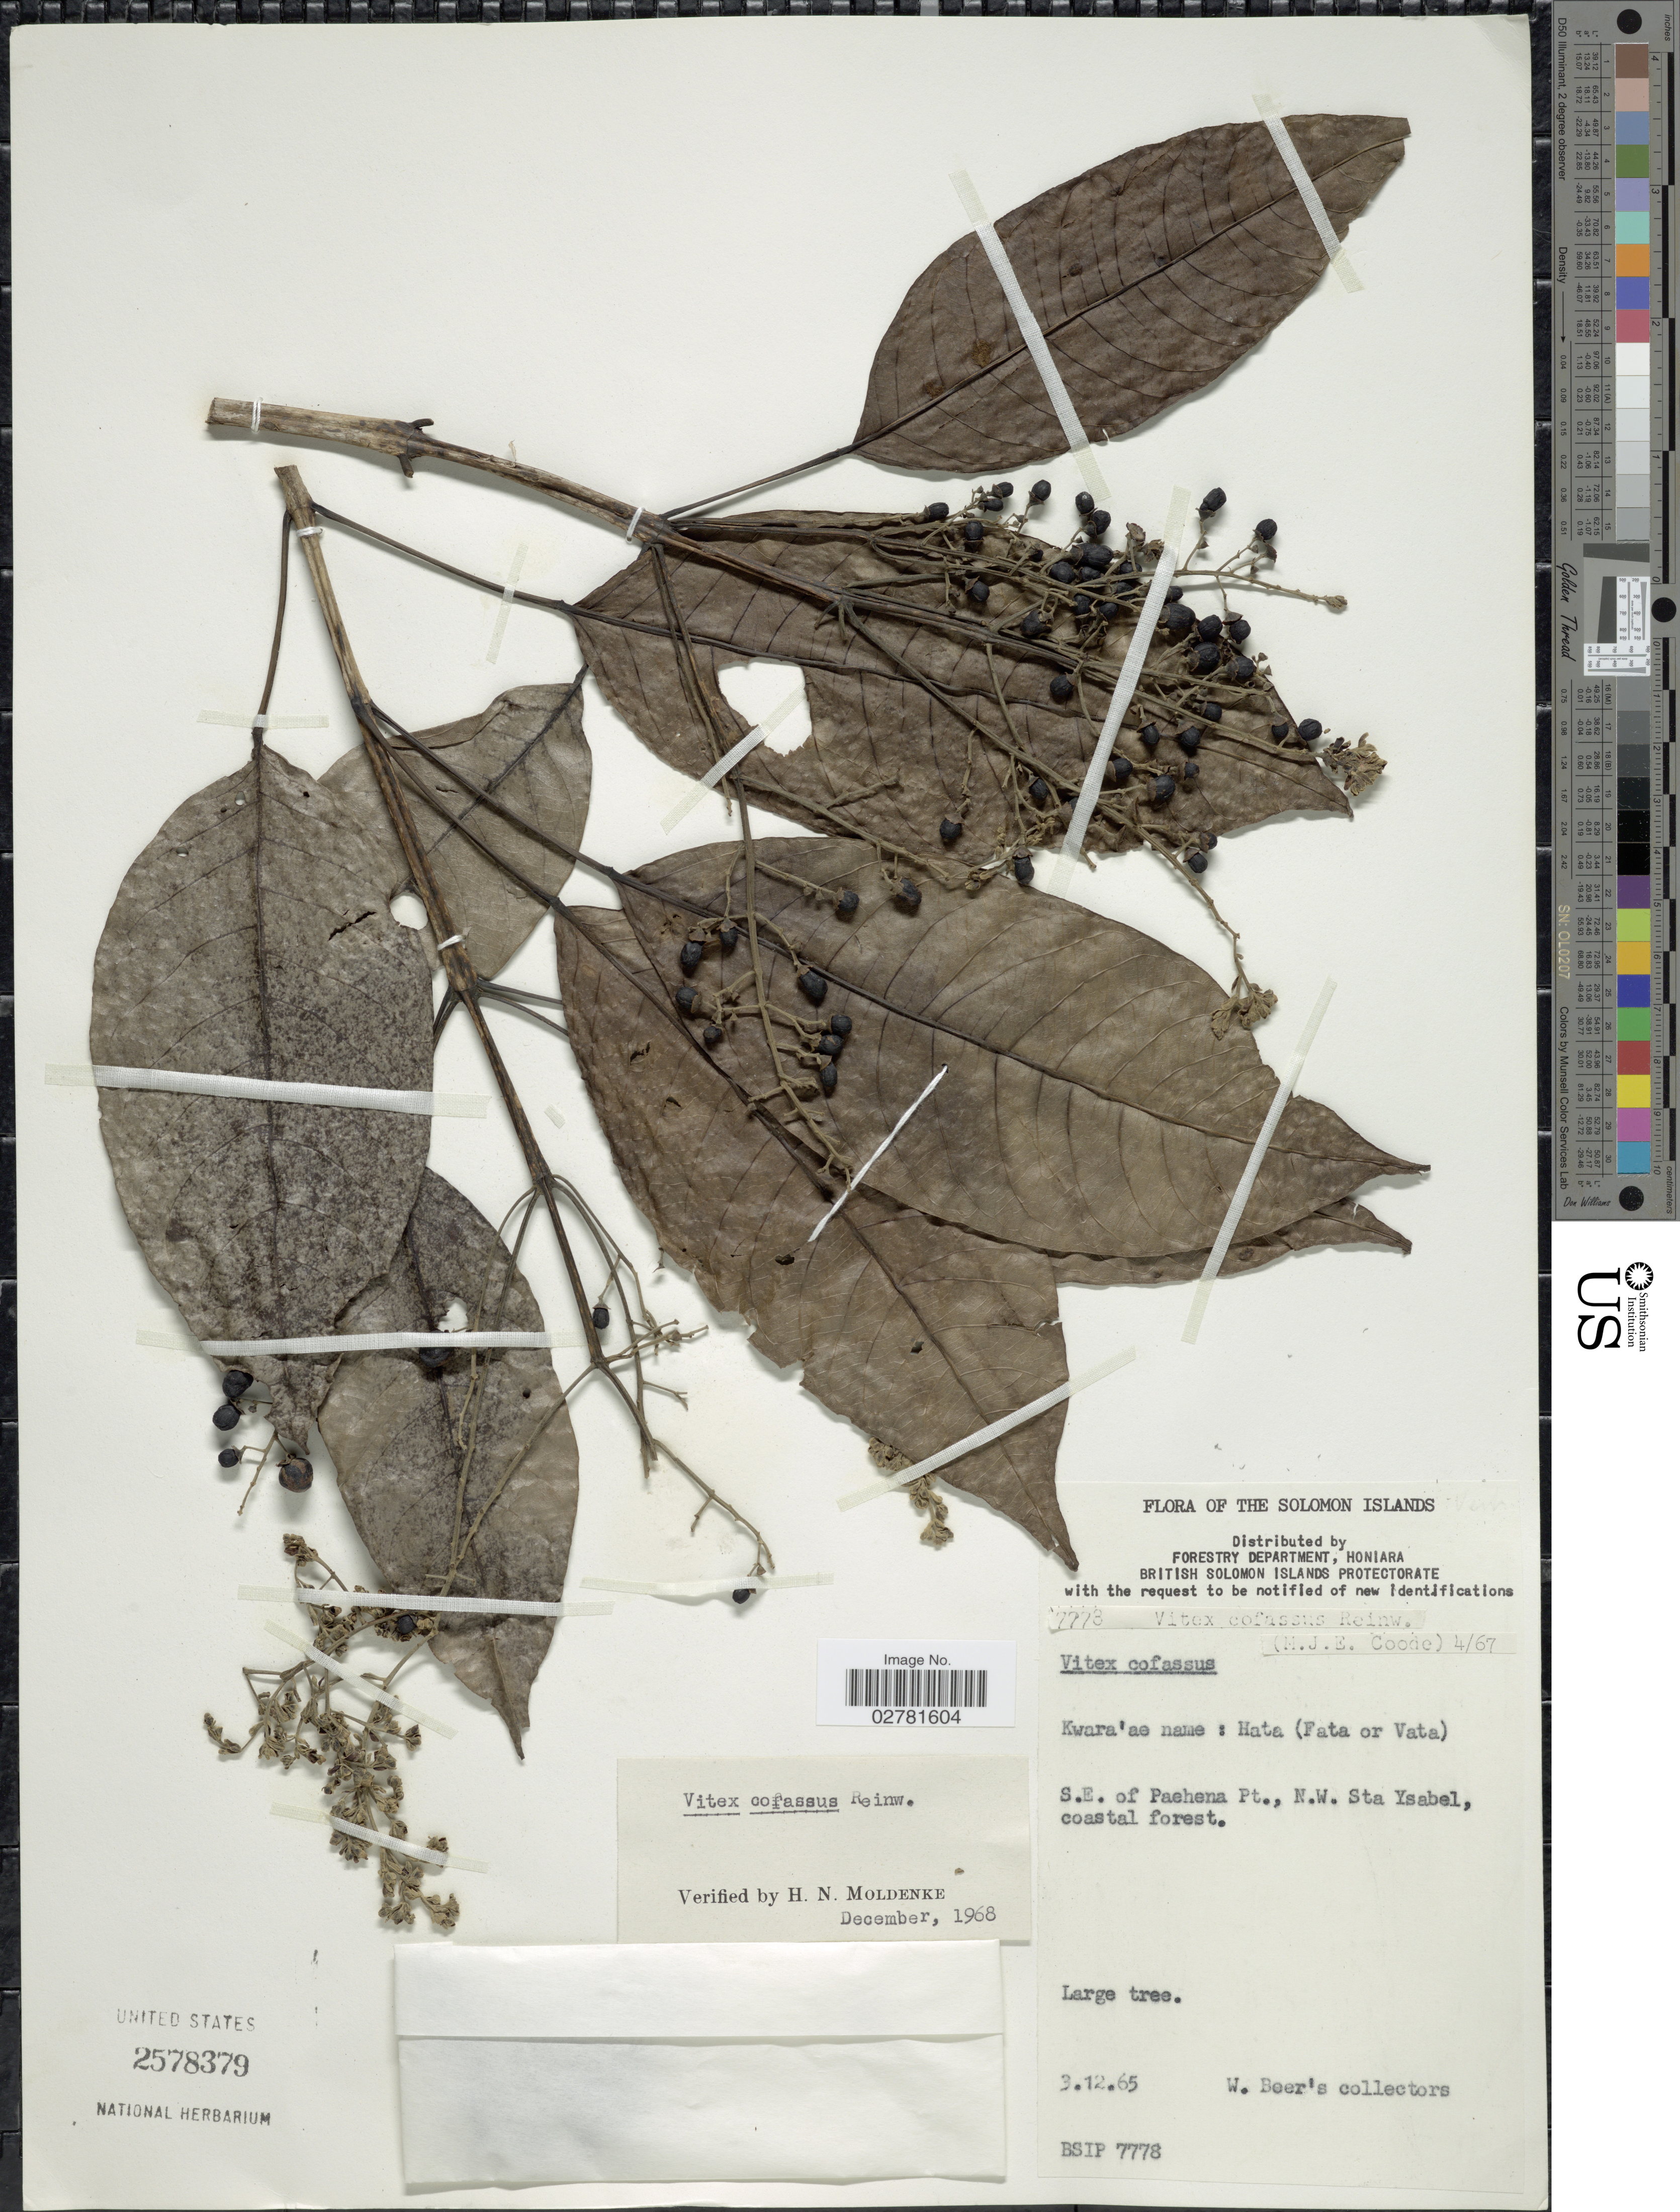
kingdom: Plantae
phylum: Tracheophyta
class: Magnoliopsida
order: Lamiales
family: Lamiaceae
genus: Vitex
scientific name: Vitex cofassus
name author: Reinw. ex Blume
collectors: W. Beer's Collectors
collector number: BSIP7778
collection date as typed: Transcribed d/m/y: 3/12/65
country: Solomon Islands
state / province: Solomon Islands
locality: S.E. of Paehena Pt., N.W. Sta Ysabel.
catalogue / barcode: US 2578379